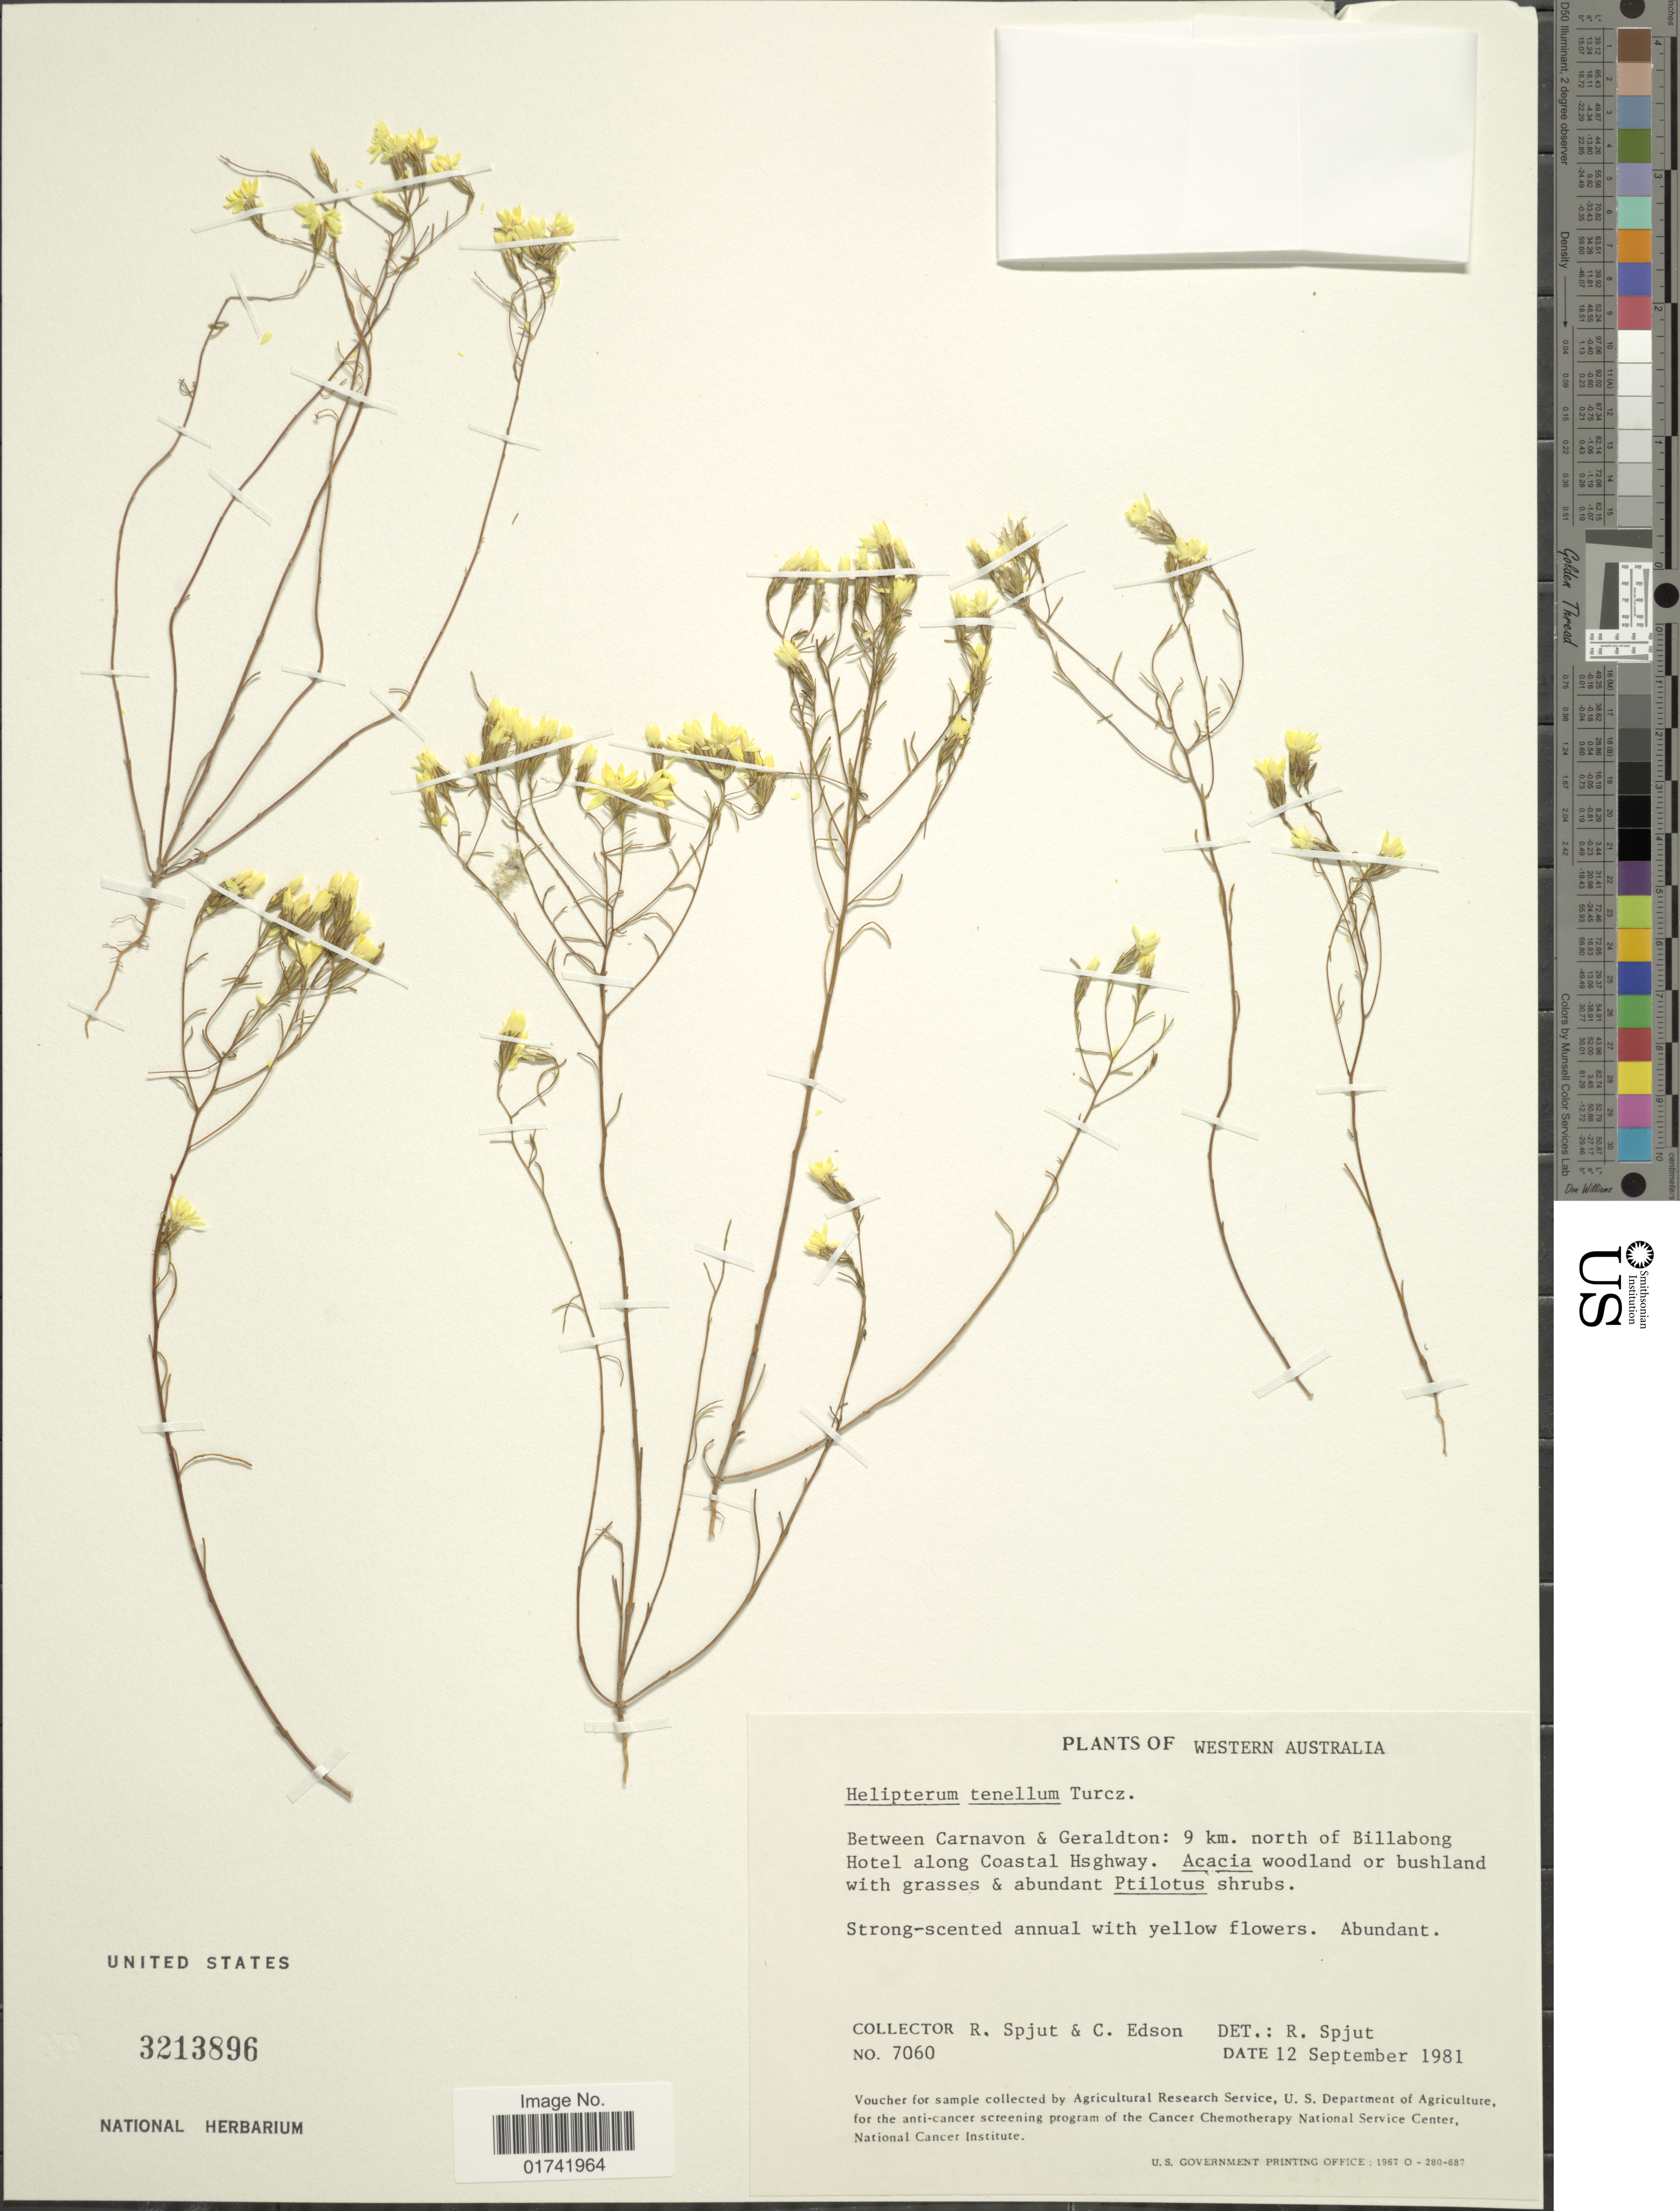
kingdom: Plantae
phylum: Tracheophyta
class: Magnoliopsida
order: Asterales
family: Asteraceae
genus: Erymophyllum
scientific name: Erymophyllum tenellum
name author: (Turcz.) Paul G. Wilson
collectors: R. Spjut & C. Edson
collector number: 7060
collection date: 1981-09-12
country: Australia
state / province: Western Australia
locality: Between Carnavon & Geraldton: 9 km north of Billabong Hotel along coastal Hsghway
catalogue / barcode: US 3213896